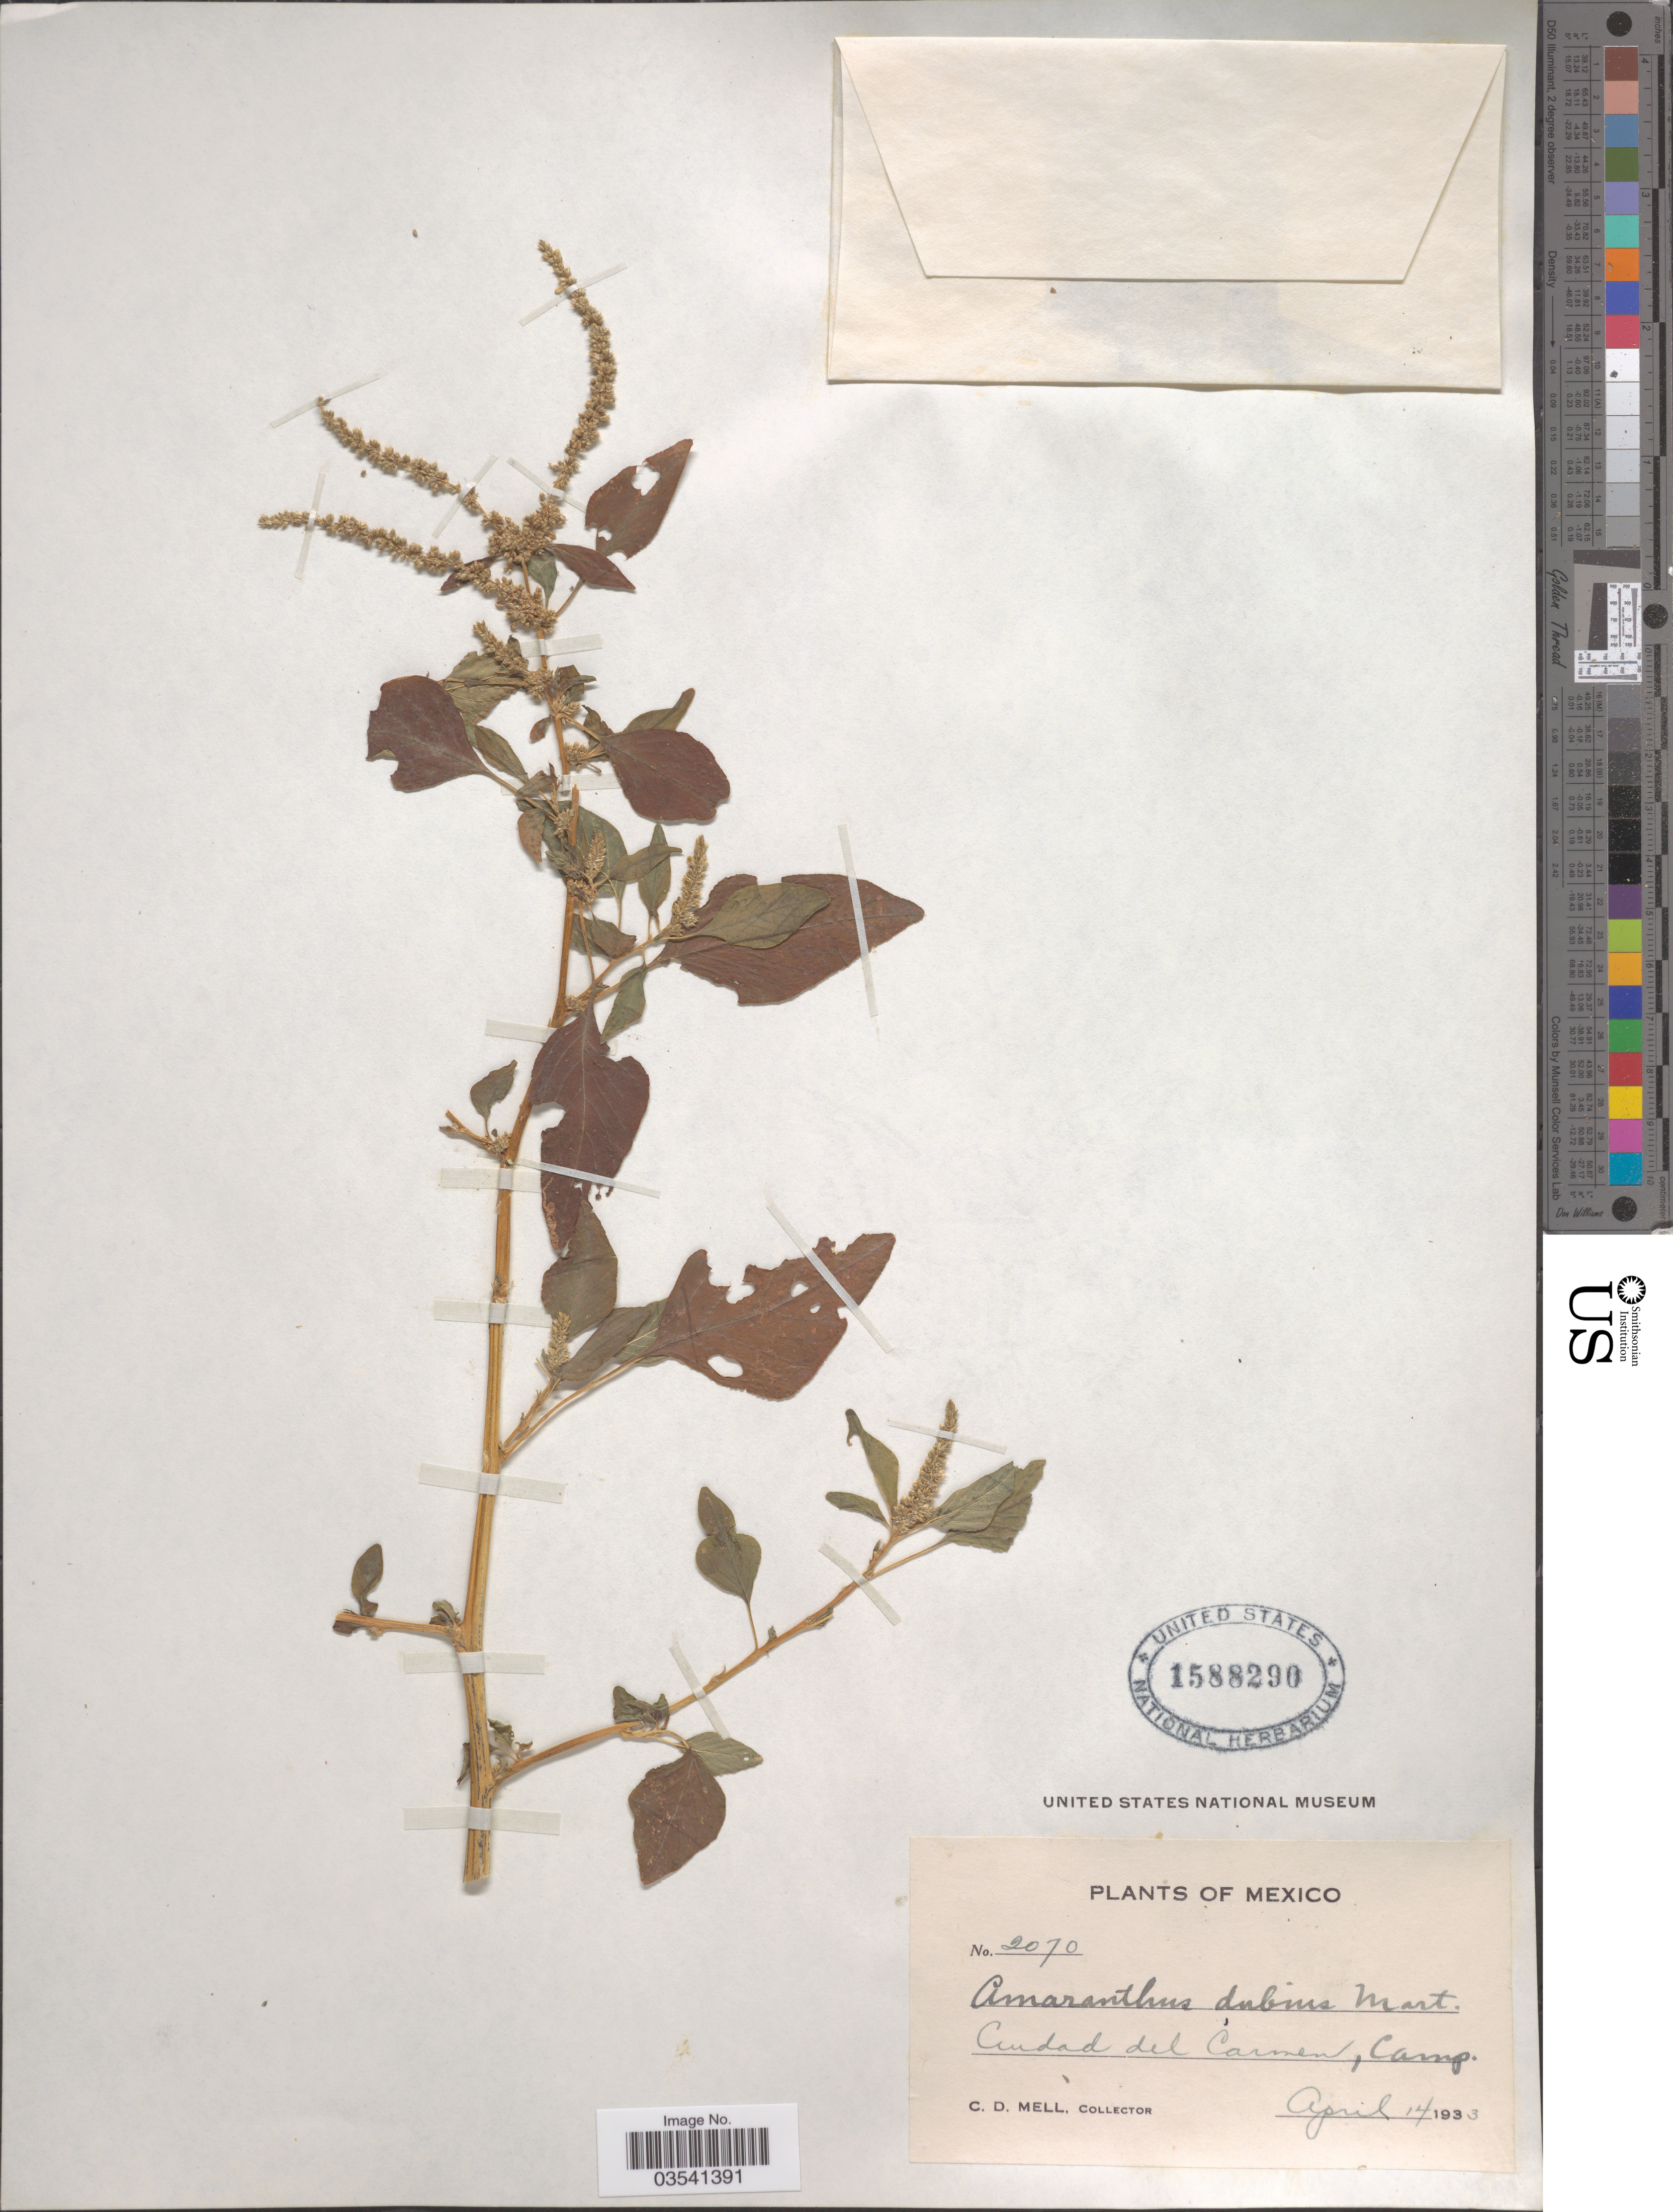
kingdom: Plantae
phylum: Tracheophyta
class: Magnoliopsida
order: Caryophyllales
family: Amaranthaceae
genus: Amaranthus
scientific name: Amaranthus dubius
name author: Mart. ex Thell.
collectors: C. D. Mell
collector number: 2070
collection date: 1933-04-14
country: Mexico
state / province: Campeche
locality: Ciudad del Carmen, Camp.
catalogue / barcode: US 1588290